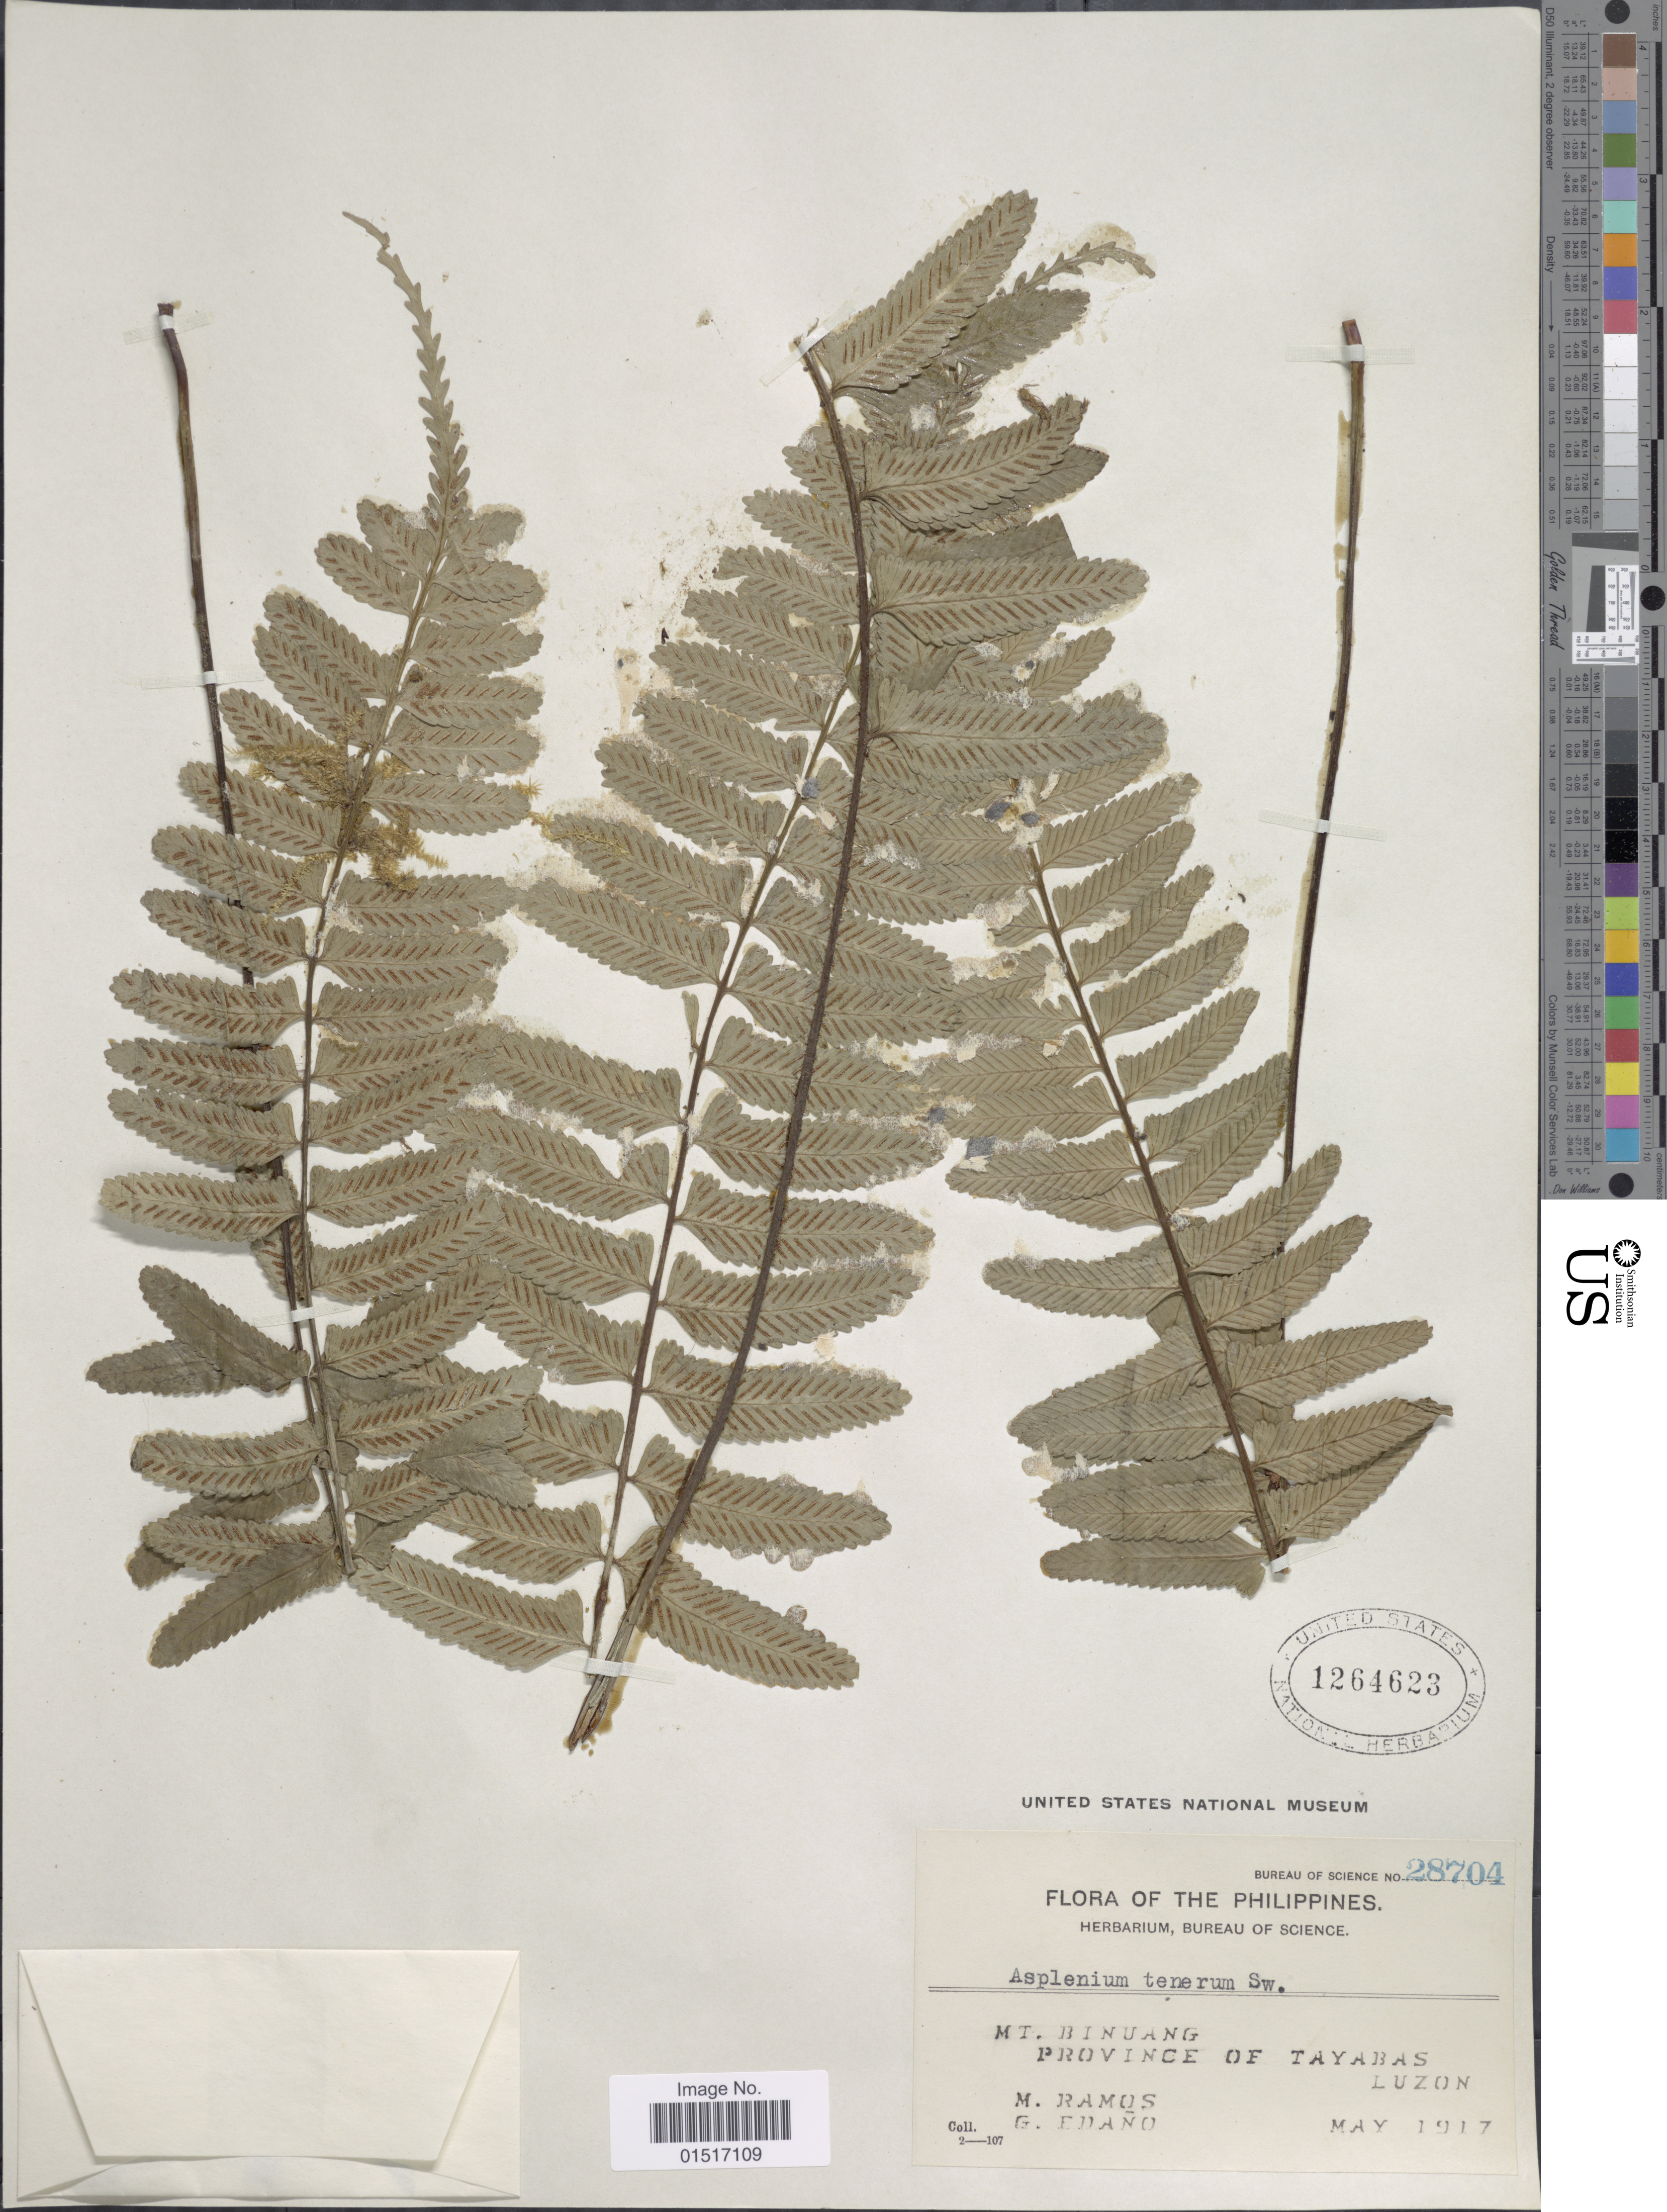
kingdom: Plantae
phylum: Tracheophyta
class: Polypodiopsida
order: Polypodiales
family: Aspleniaceae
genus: Asplenium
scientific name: Asplenium tenerum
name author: G. Forst.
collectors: M. Ramos & G. Edaño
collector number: Bureau of Science 28704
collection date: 1917-05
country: Philippines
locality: Mt. Binuang. Province of Tayabas. Luzon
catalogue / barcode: US 1264623